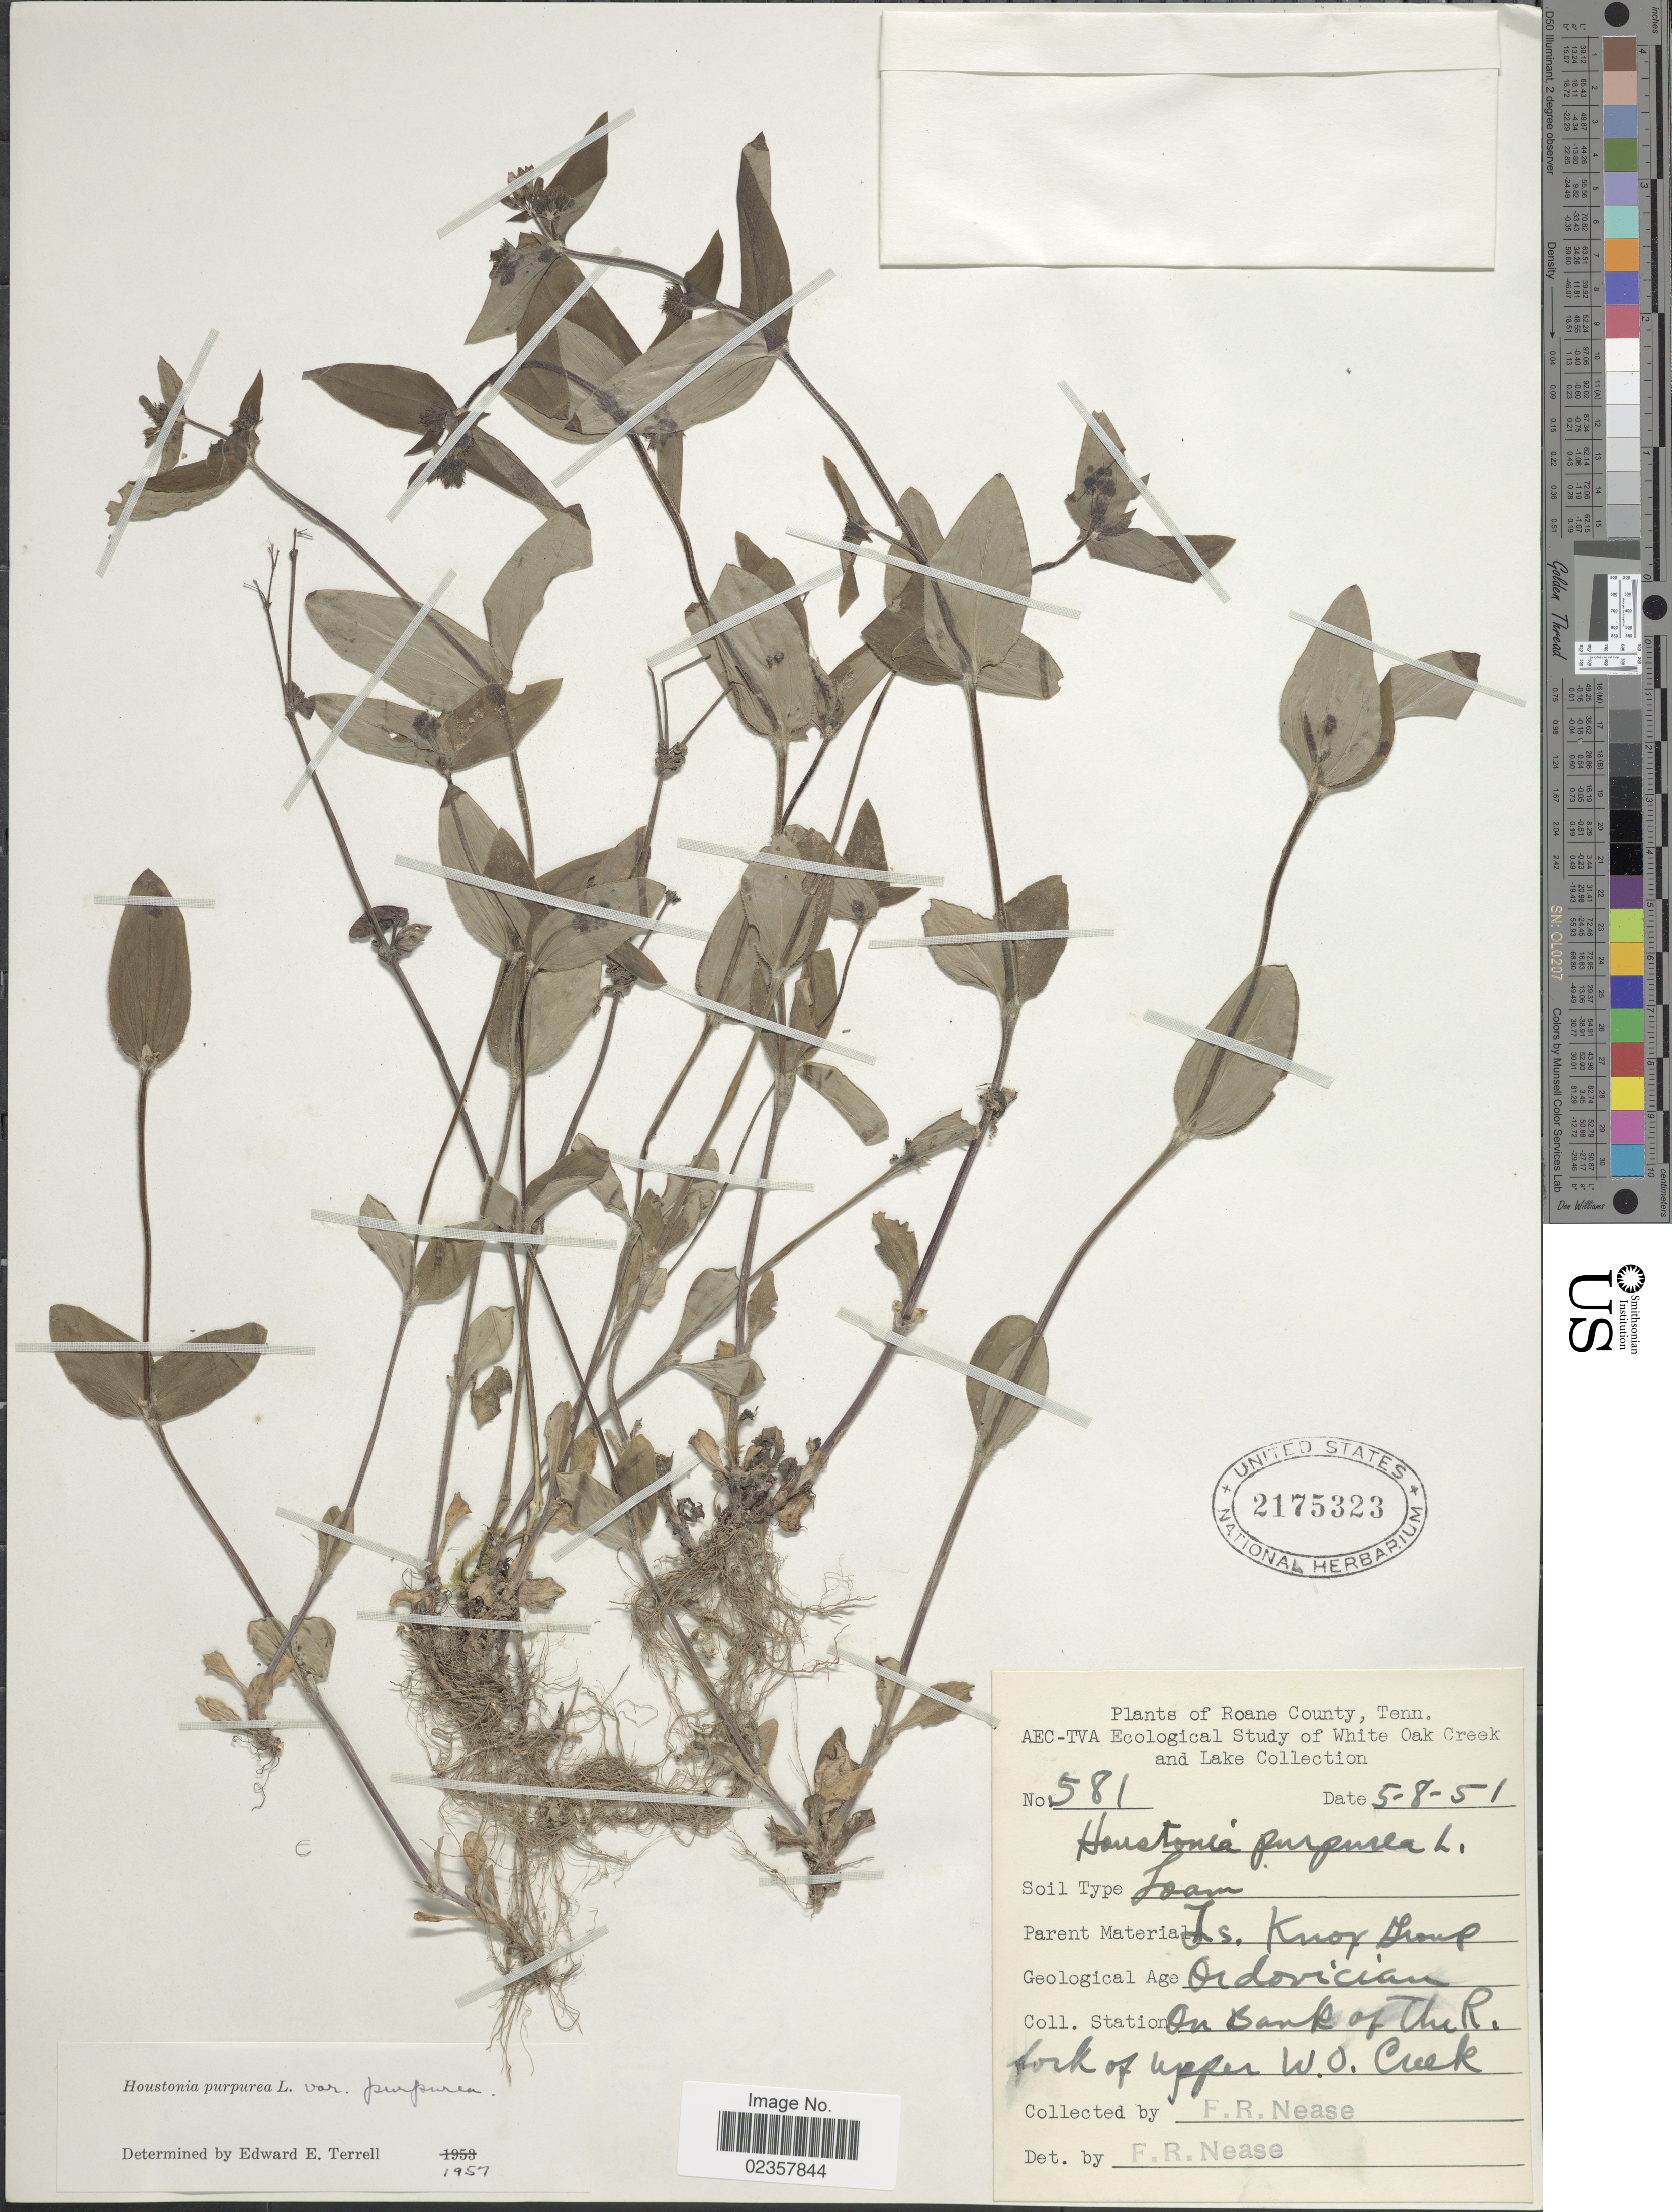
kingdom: Plantae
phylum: Tracheophyta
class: Magnoliopsida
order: Gentianales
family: Rubiaceae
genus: Houstonia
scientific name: Houstonia purpurea var. purpurea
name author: L.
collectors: F. Nease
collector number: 581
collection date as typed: Transcribed d/m/y: 8/5/51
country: United States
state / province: Tennessee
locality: Roane County, Tenn. White Oak Creek and Lake. On bank of The R. fork of upper W.O. Creek.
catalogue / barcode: US 2175323